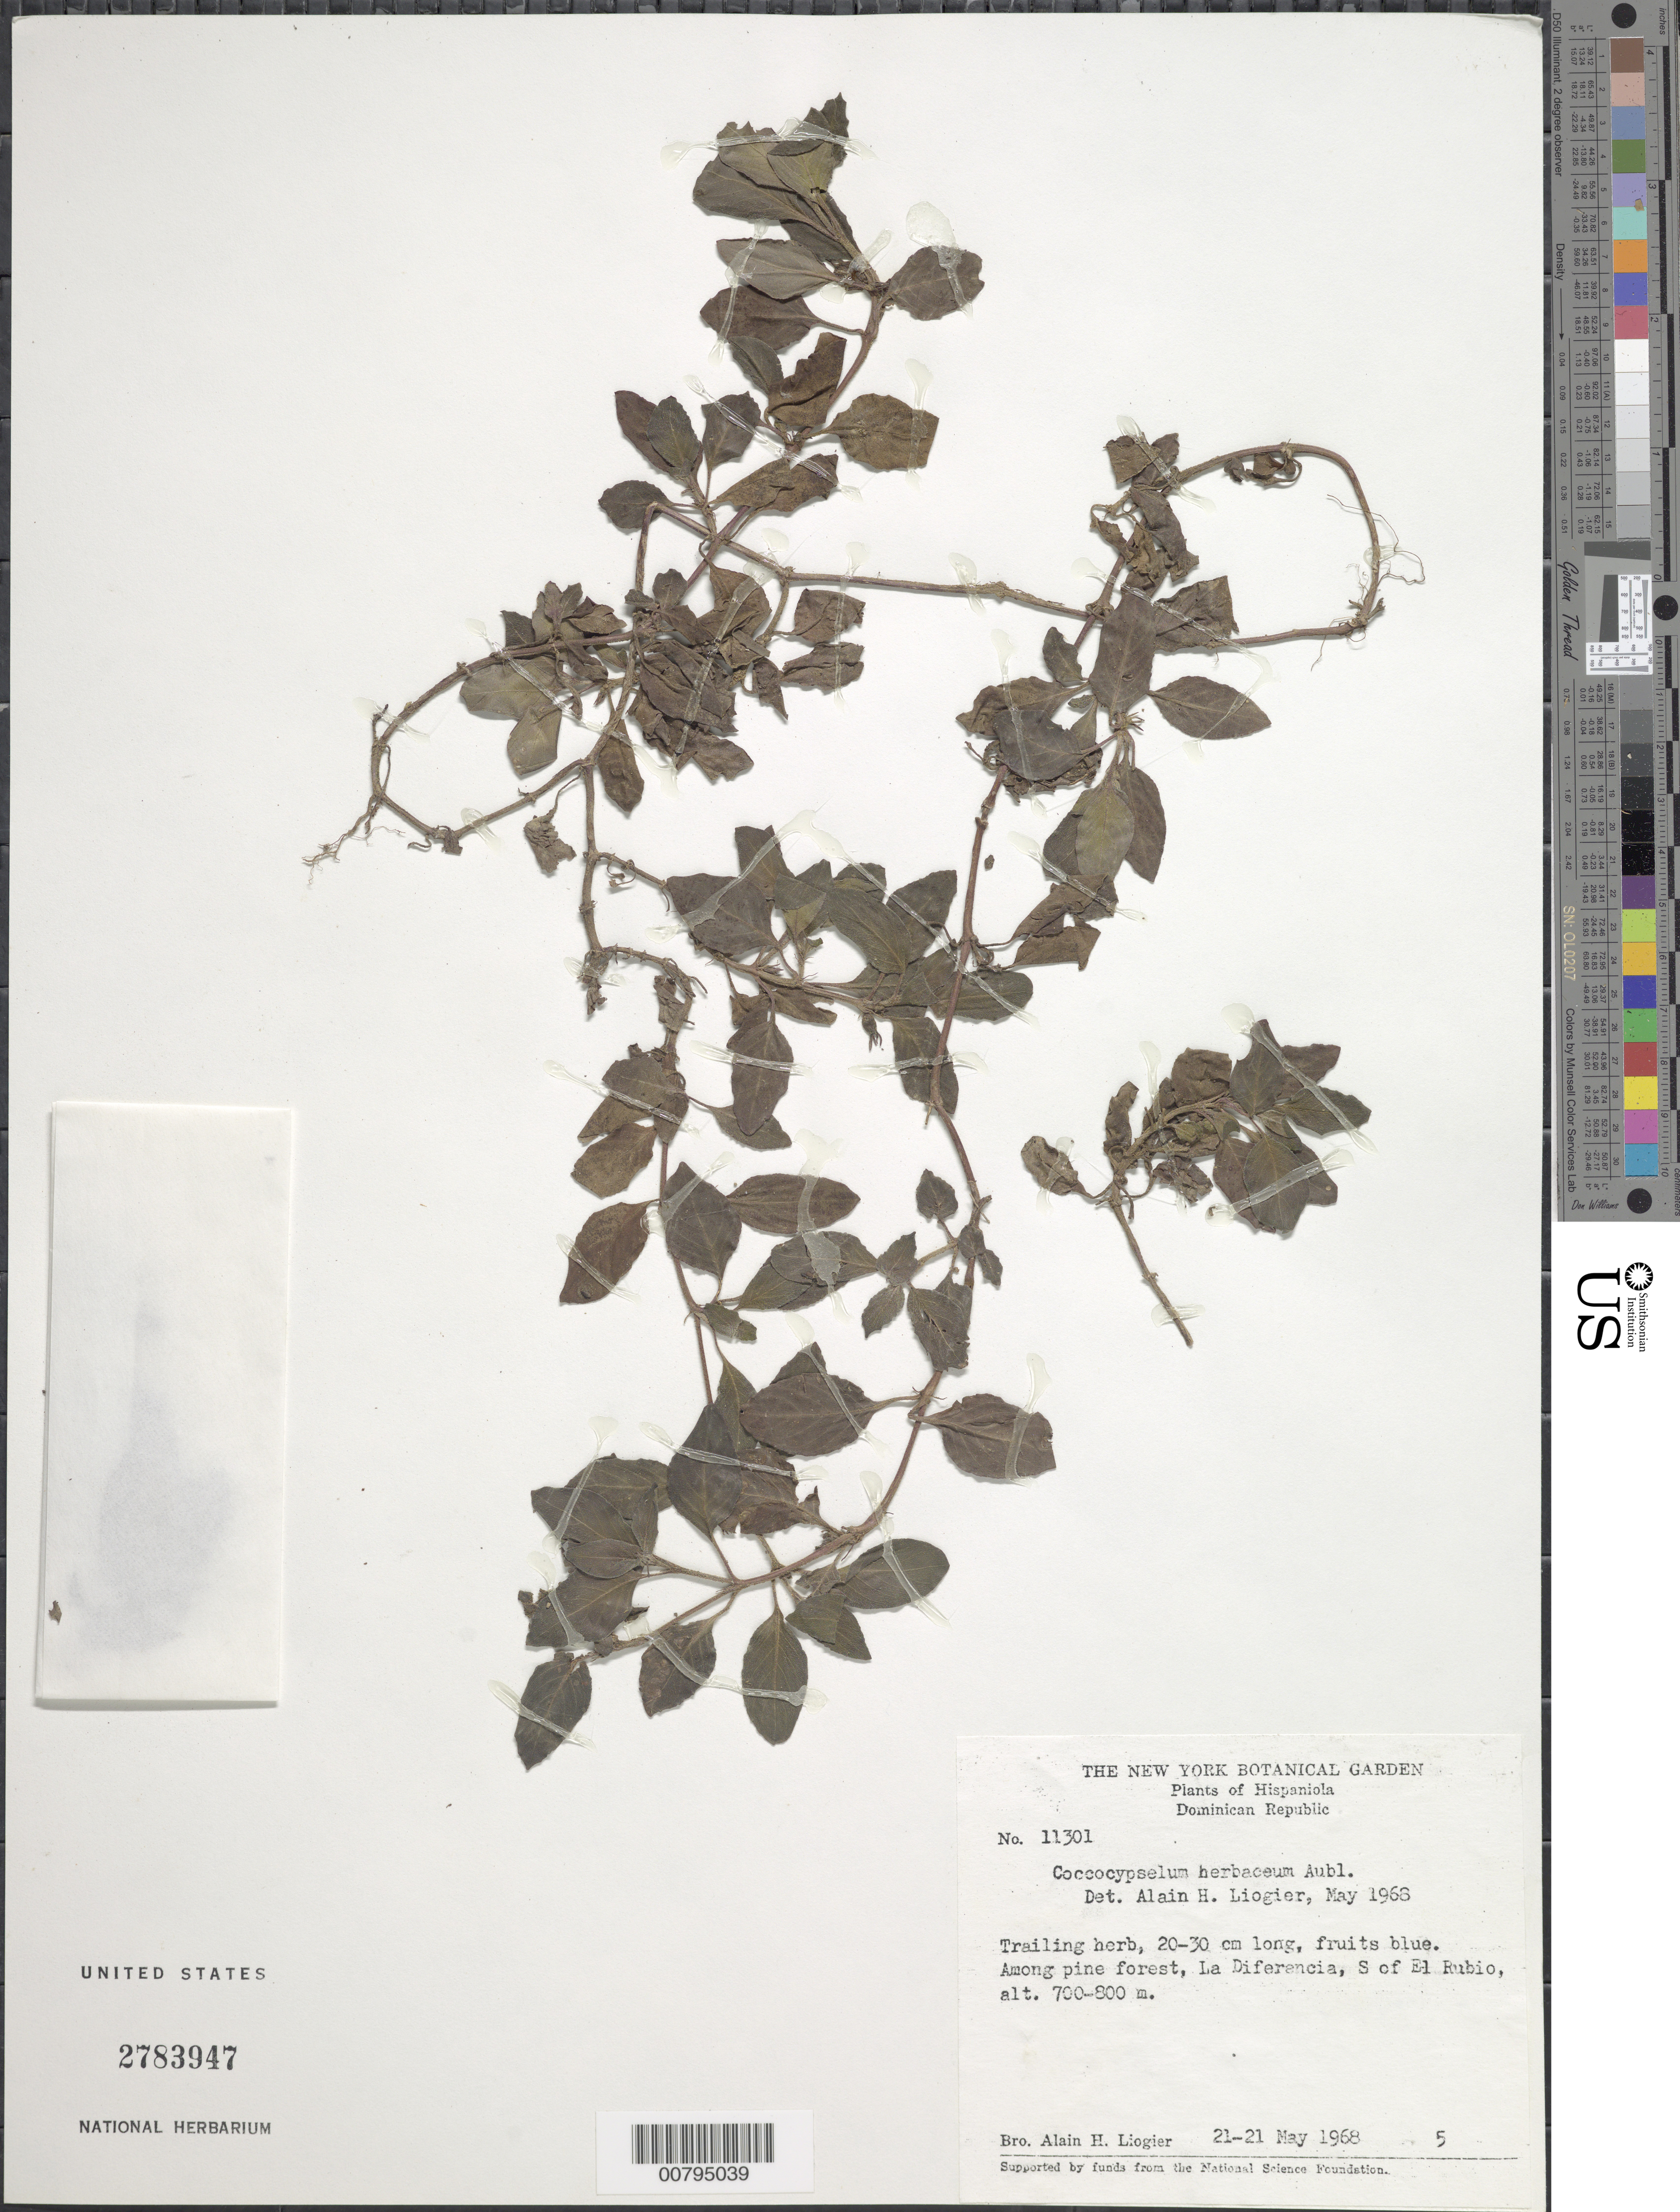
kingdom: Plantae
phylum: Tracheophyta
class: Magnoliopsida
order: Gentianales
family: Rubiaceae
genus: Coccocypselum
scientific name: Coccocypselum repens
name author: Sw.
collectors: A. H. Liogier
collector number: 11301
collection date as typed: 21 May 1968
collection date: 1968-05-21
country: Dominican Republic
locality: La Diferencia, south of El Rubio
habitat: In pine forest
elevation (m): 700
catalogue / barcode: US 2783947